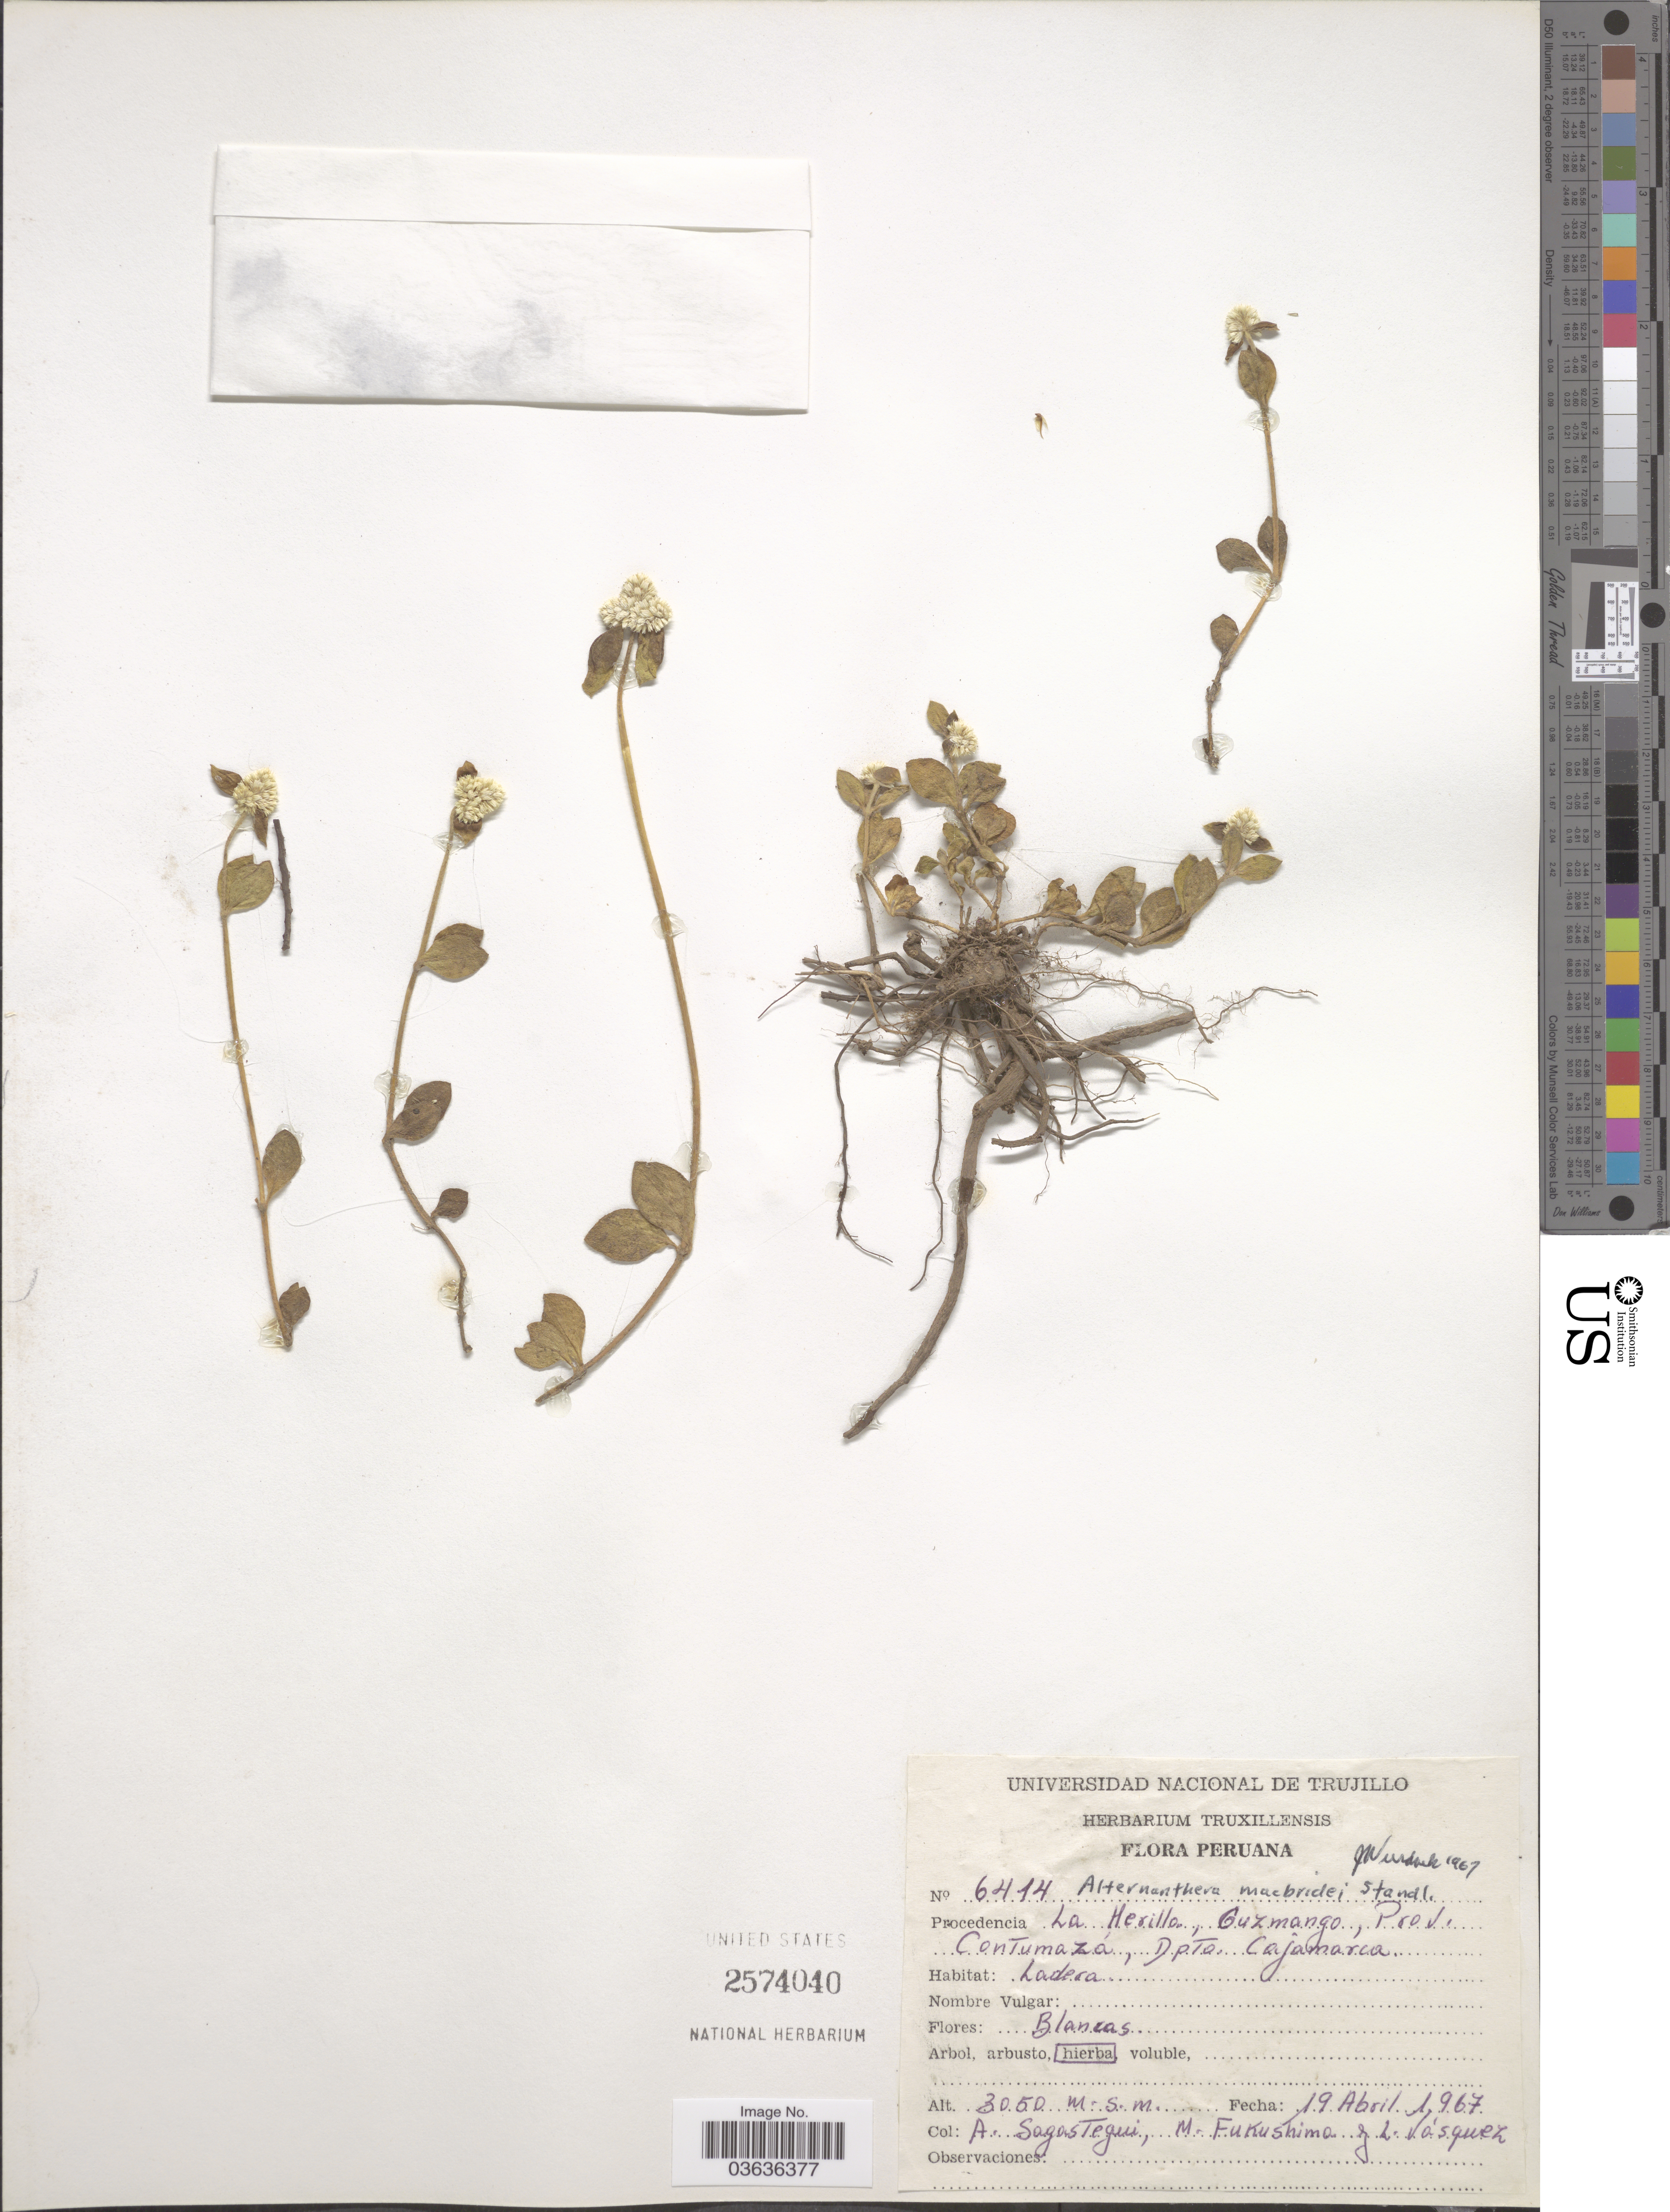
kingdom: Plantae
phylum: Tracheophyta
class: Magnoliopsida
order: Caryophyllales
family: Amaranthaceae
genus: Alternanthera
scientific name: Alternanthera macbridei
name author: Standl.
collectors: A. Sagastegui, M. Fukushima & J. Vásquez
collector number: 6414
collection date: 1967-04-19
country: Peru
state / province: Cajamarca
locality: La Herilla, Guzmango, Prov. Contumaza, Dpto. Cajamarca.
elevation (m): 3050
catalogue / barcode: US 2574040